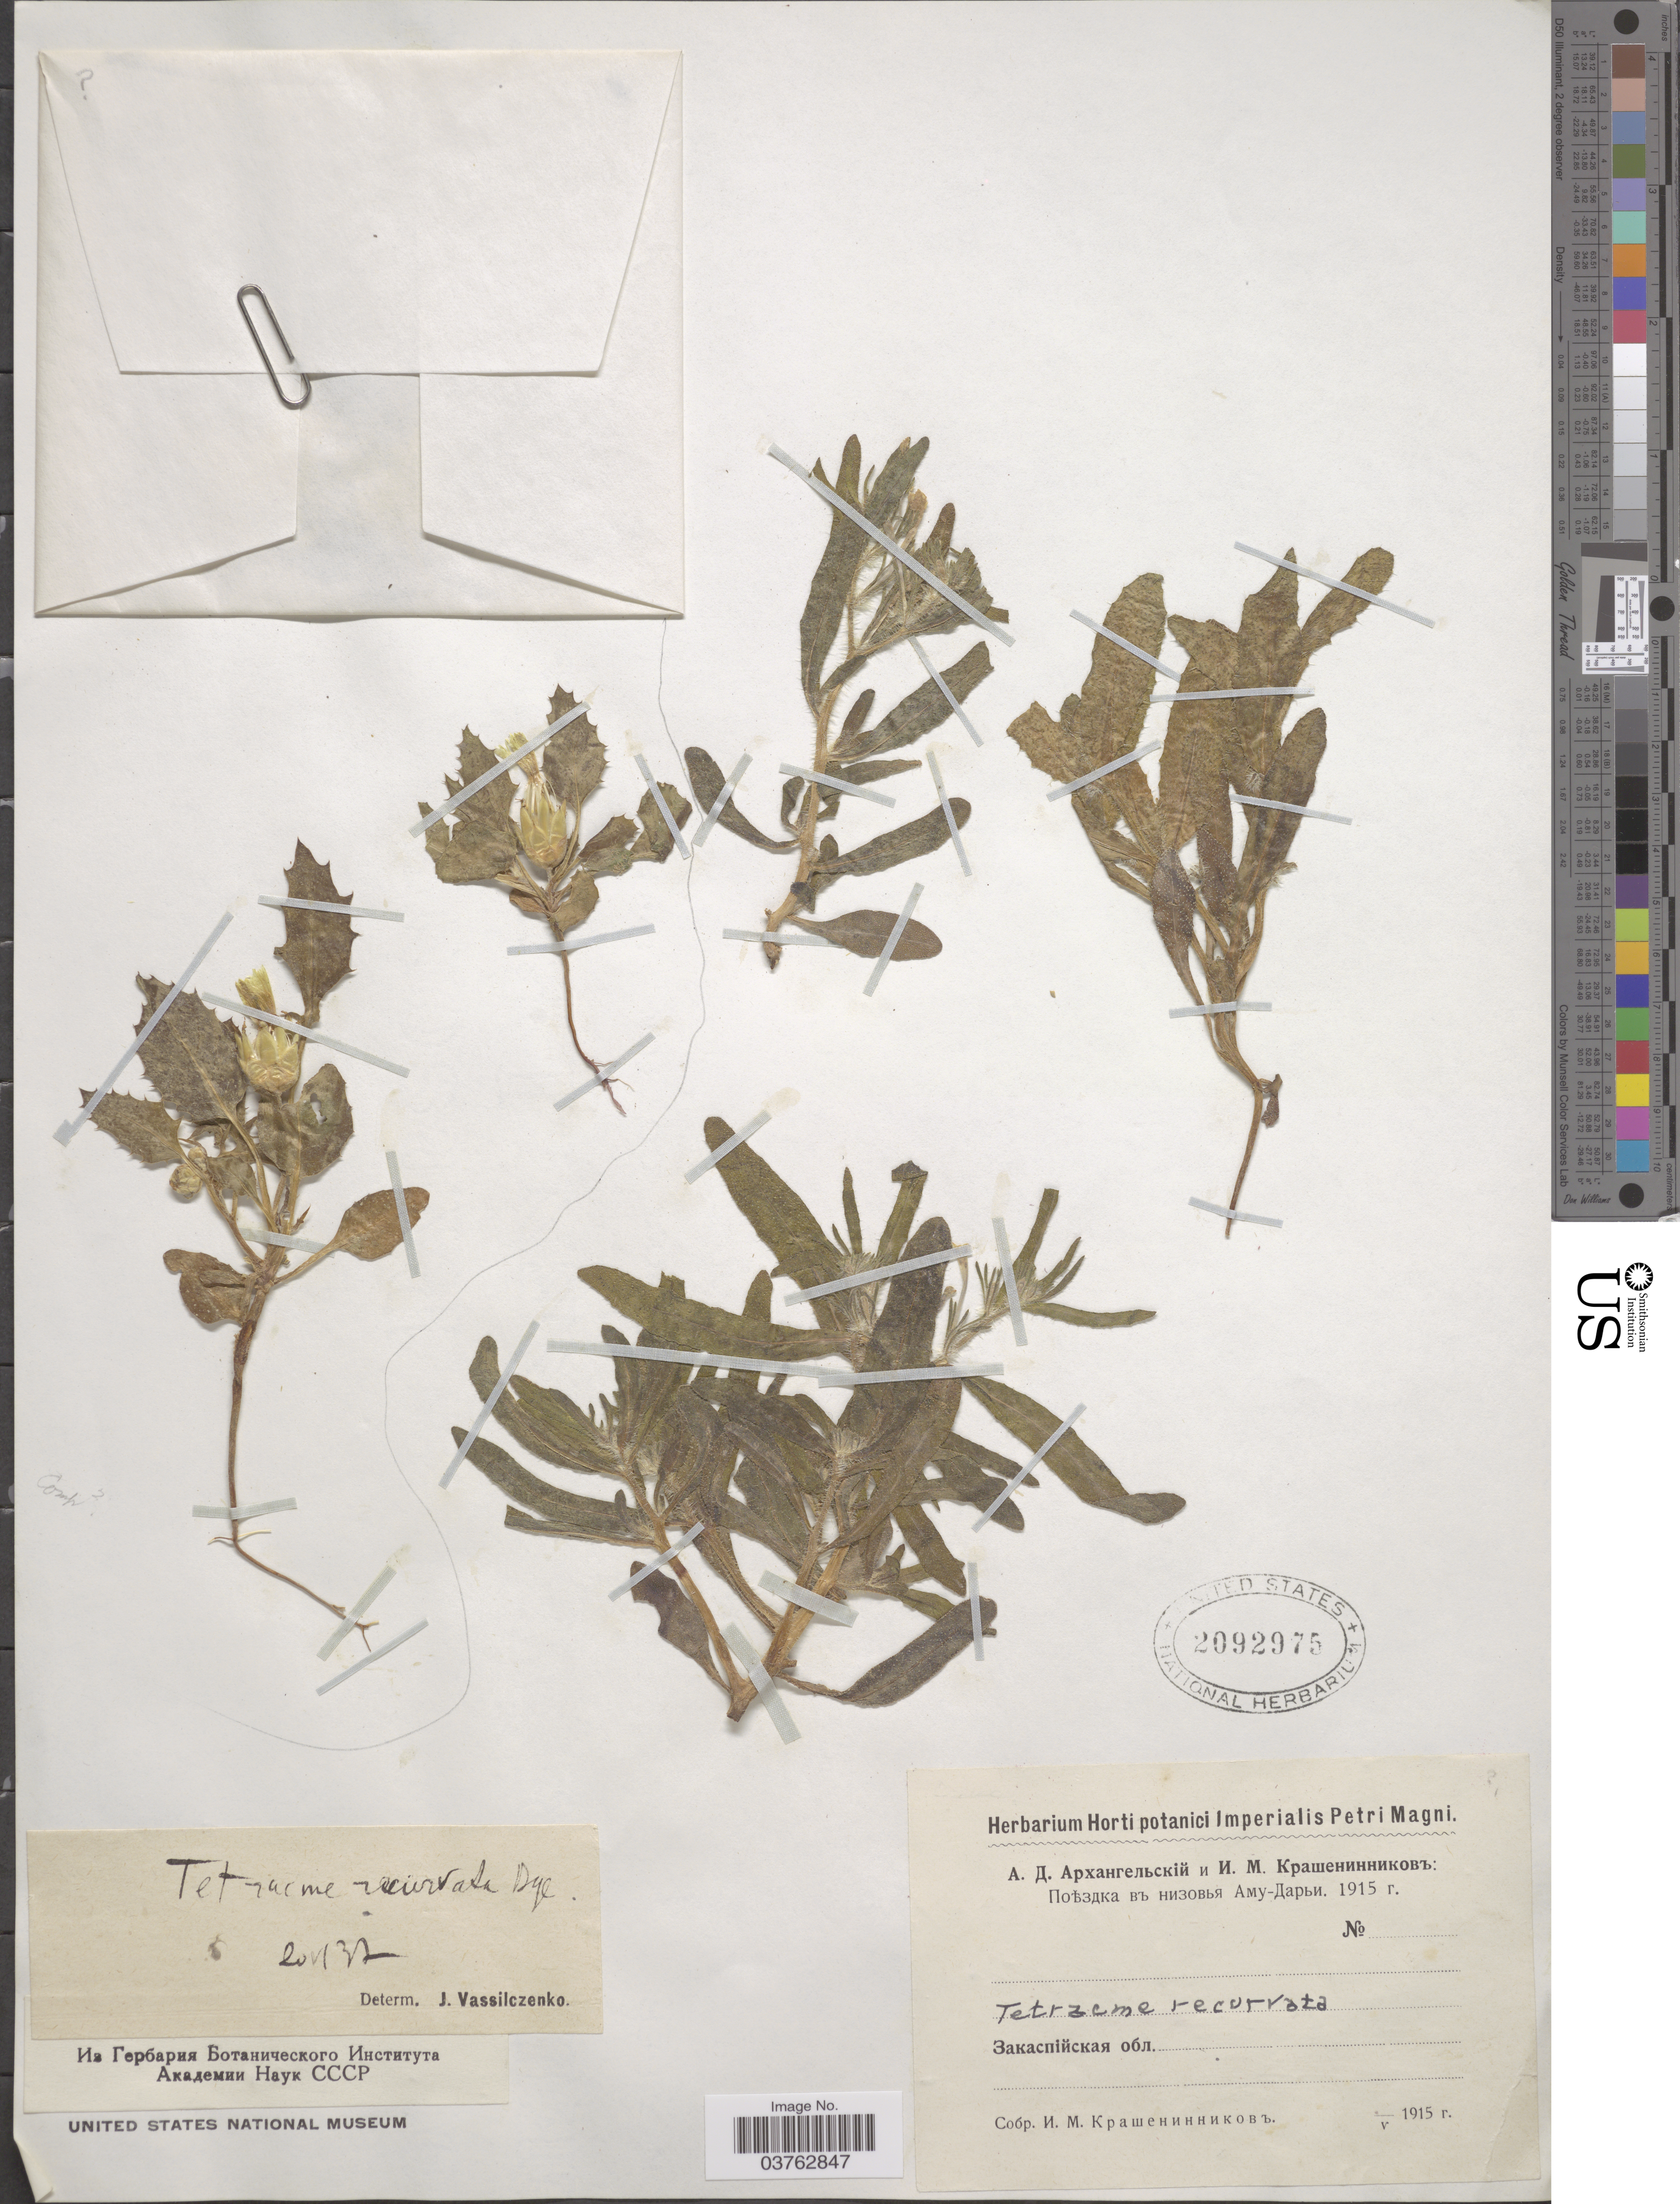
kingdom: Plantae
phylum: Tracheophyta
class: Magnoliopsida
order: Brassicales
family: Brassicaceae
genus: Tetracme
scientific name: Tetracme recurvata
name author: Bunge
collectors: I. Krasheninnikov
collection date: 1915-05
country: Turkmenistan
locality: Downstream of Amu Darya.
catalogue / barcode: US 2092975